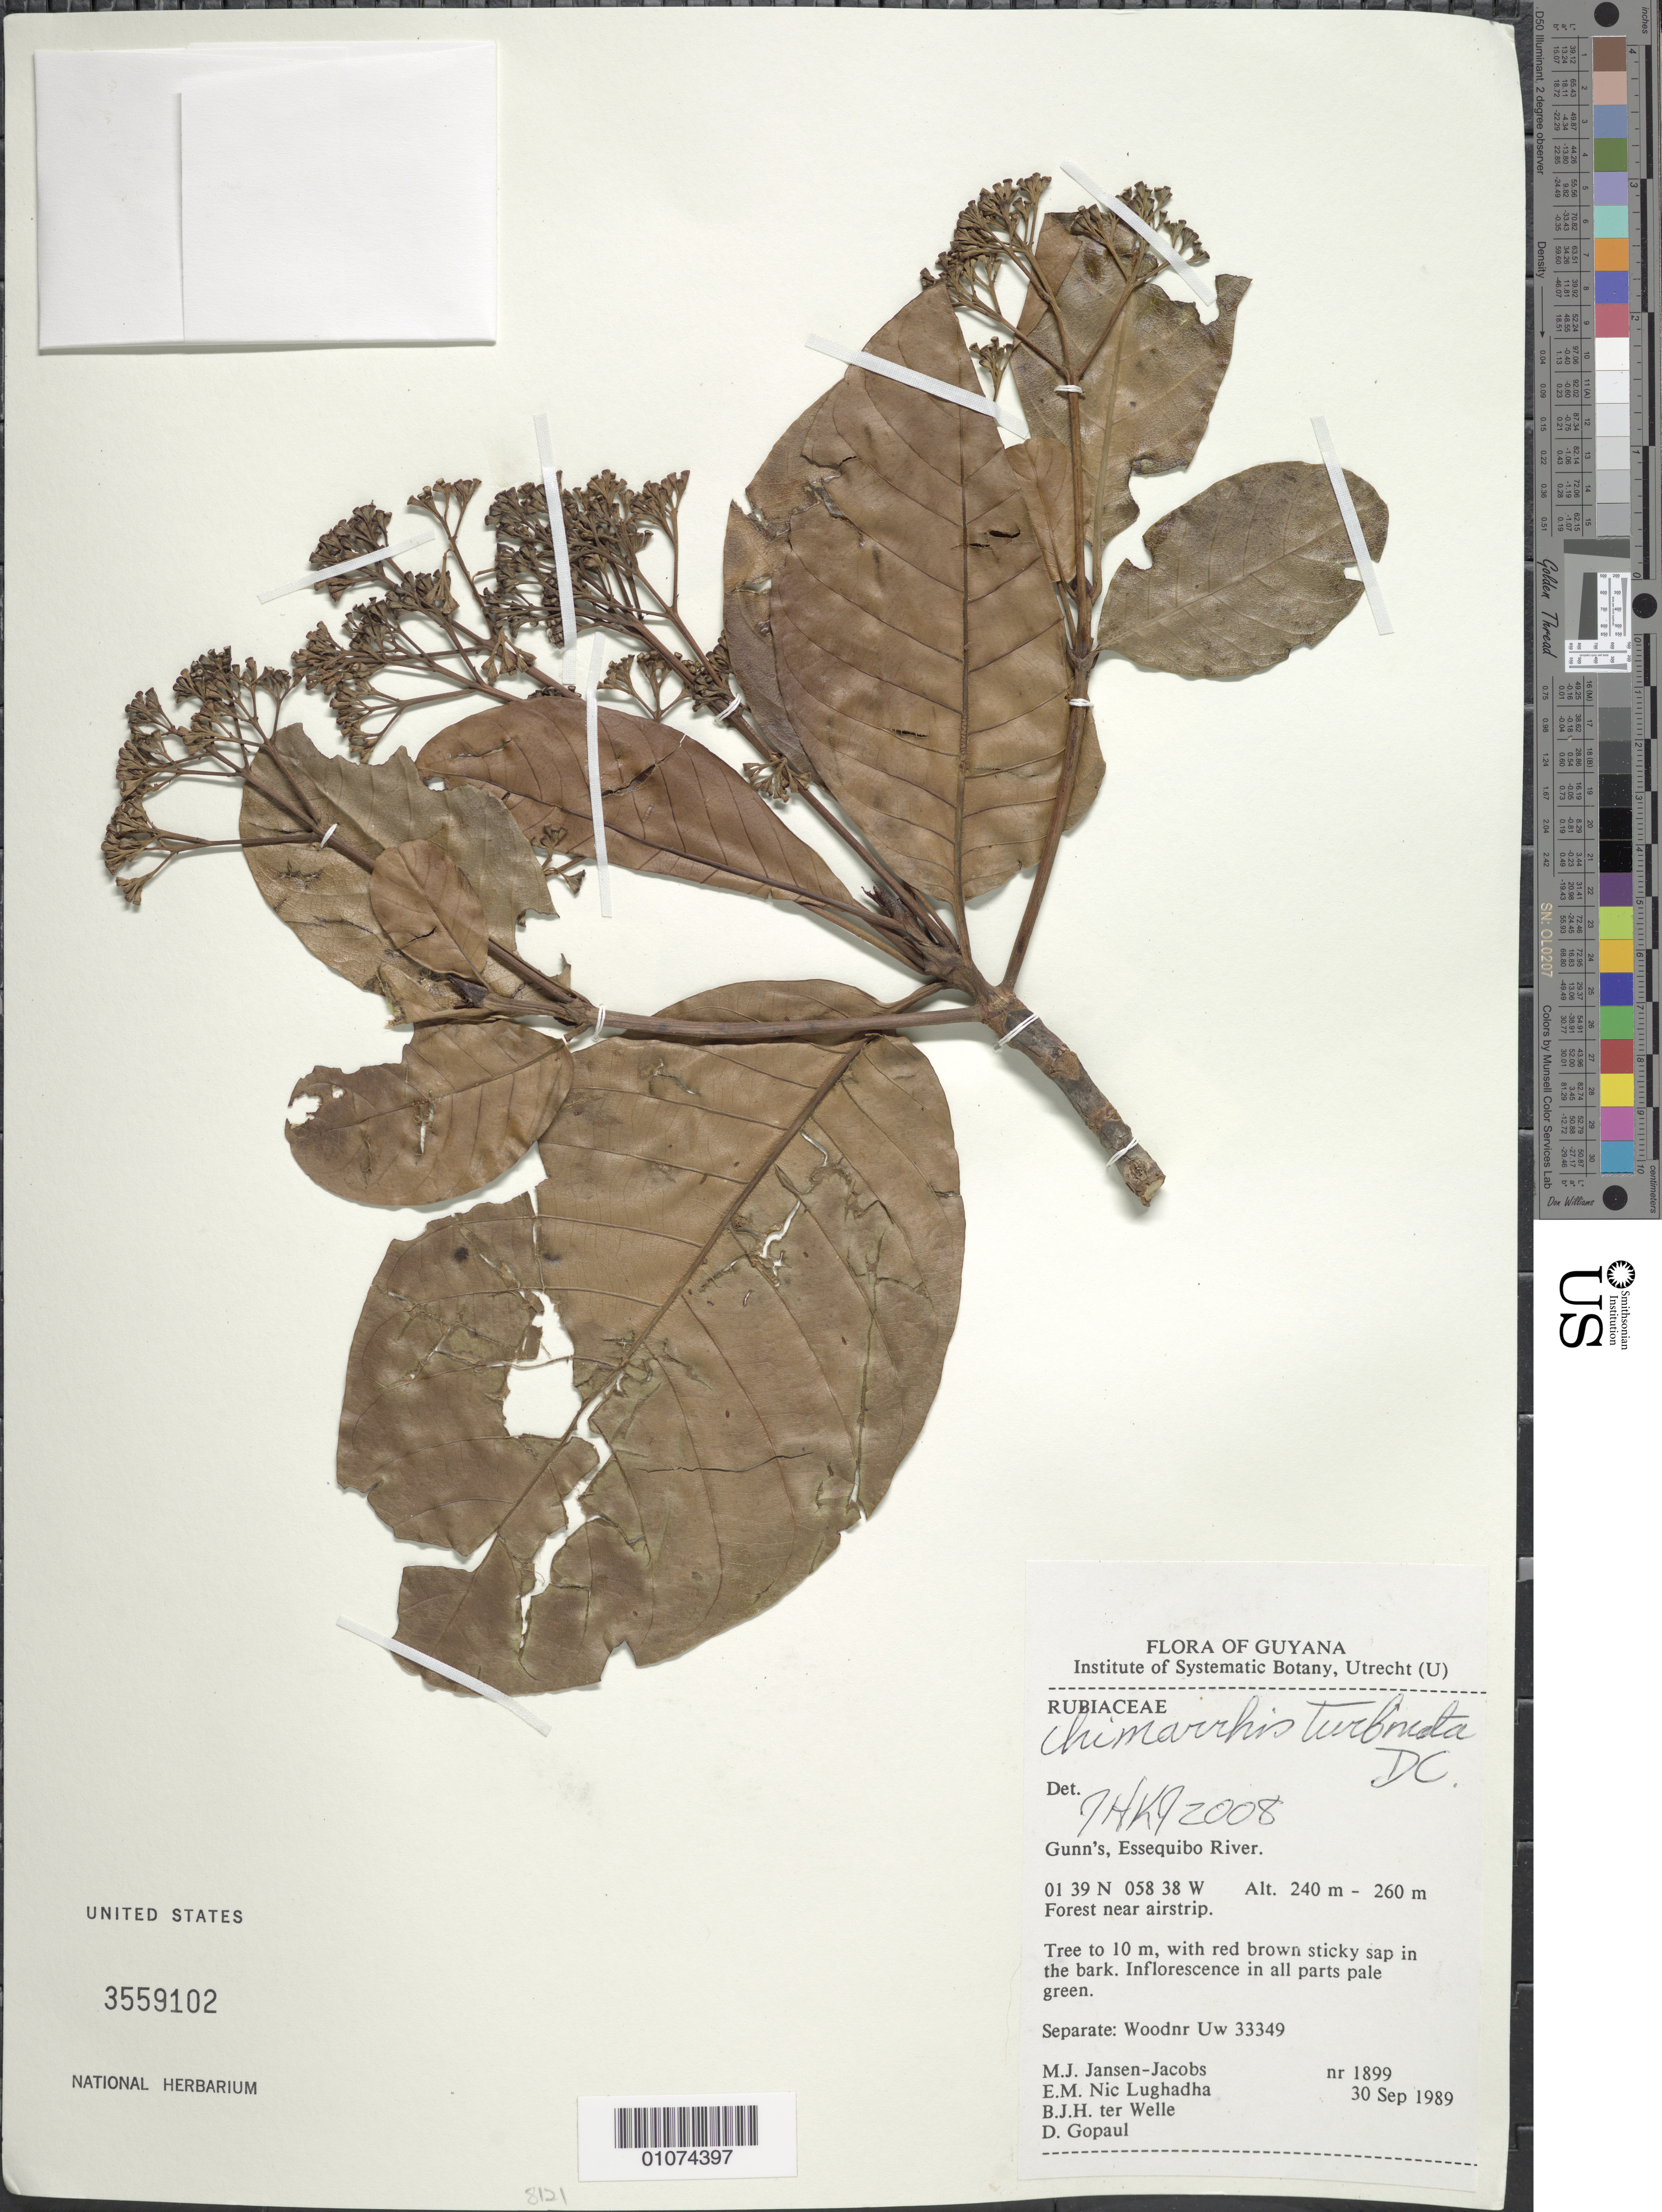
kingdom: Plantae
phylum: Tracheophyta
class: Magnoliopsida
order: Gentianales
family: Rubiaceae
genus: Chimarrhis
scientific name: Chimarrhis turbinata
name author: DC.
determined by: Kirkbride, J. H.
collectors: M. J. Jansen-Jacobs, E. Nic Lughadha, B. Welle & D. Gopaul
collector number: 1899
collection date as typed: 30-Sep-89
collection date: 1989-09-30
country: Guyana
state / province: U. Takutu-U. Essequibo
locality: Gunn's, Essequibo River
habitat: Forest near airstrip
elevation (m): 240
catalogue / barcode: US 3559102